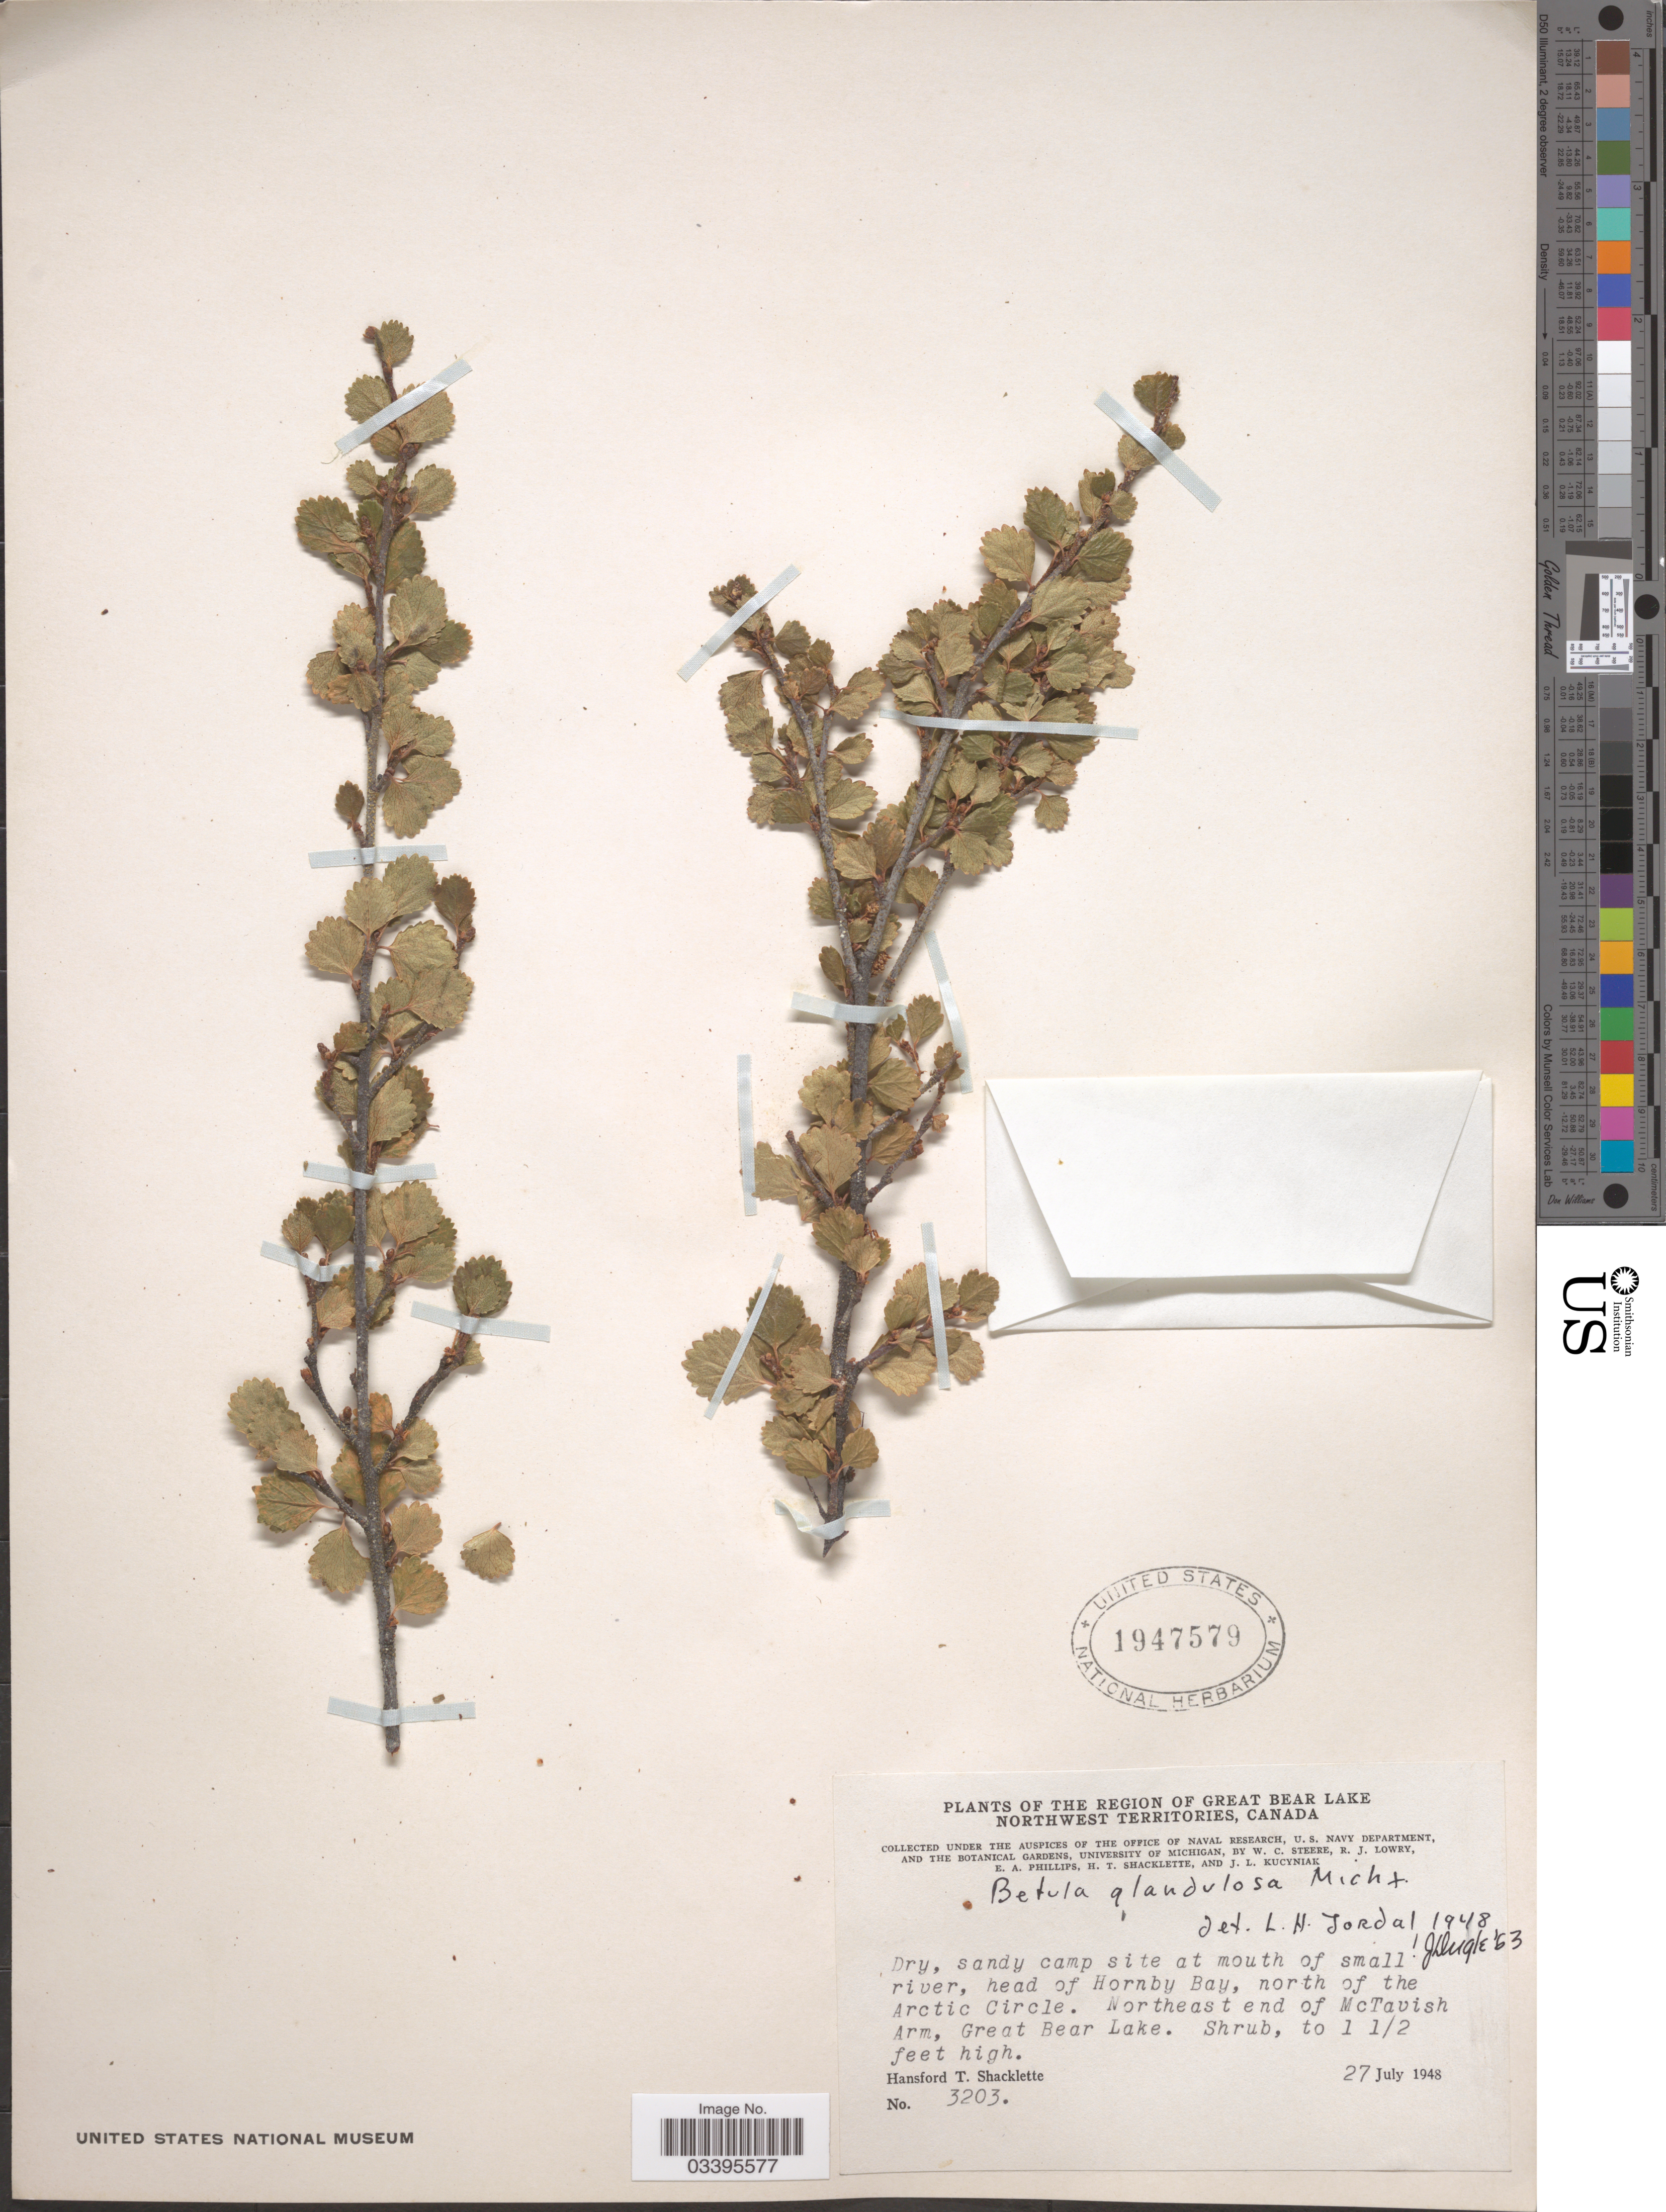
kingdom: Plantae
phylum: Tracheophyta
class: Magnoliopsida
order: Fagales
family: Betulaceae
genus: Betula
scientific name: Betula glandulosa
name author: Michx.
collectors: H. Shacklette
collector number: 3203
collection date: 1948-07-27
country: Canada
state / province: Northwest Territories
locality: The Region of Great Bear Lake. Head of Hornby Bay, north of the Arctic Circle. Northeast end of McTavish Arm, Great Bear Lake.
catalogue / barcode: US 1947579